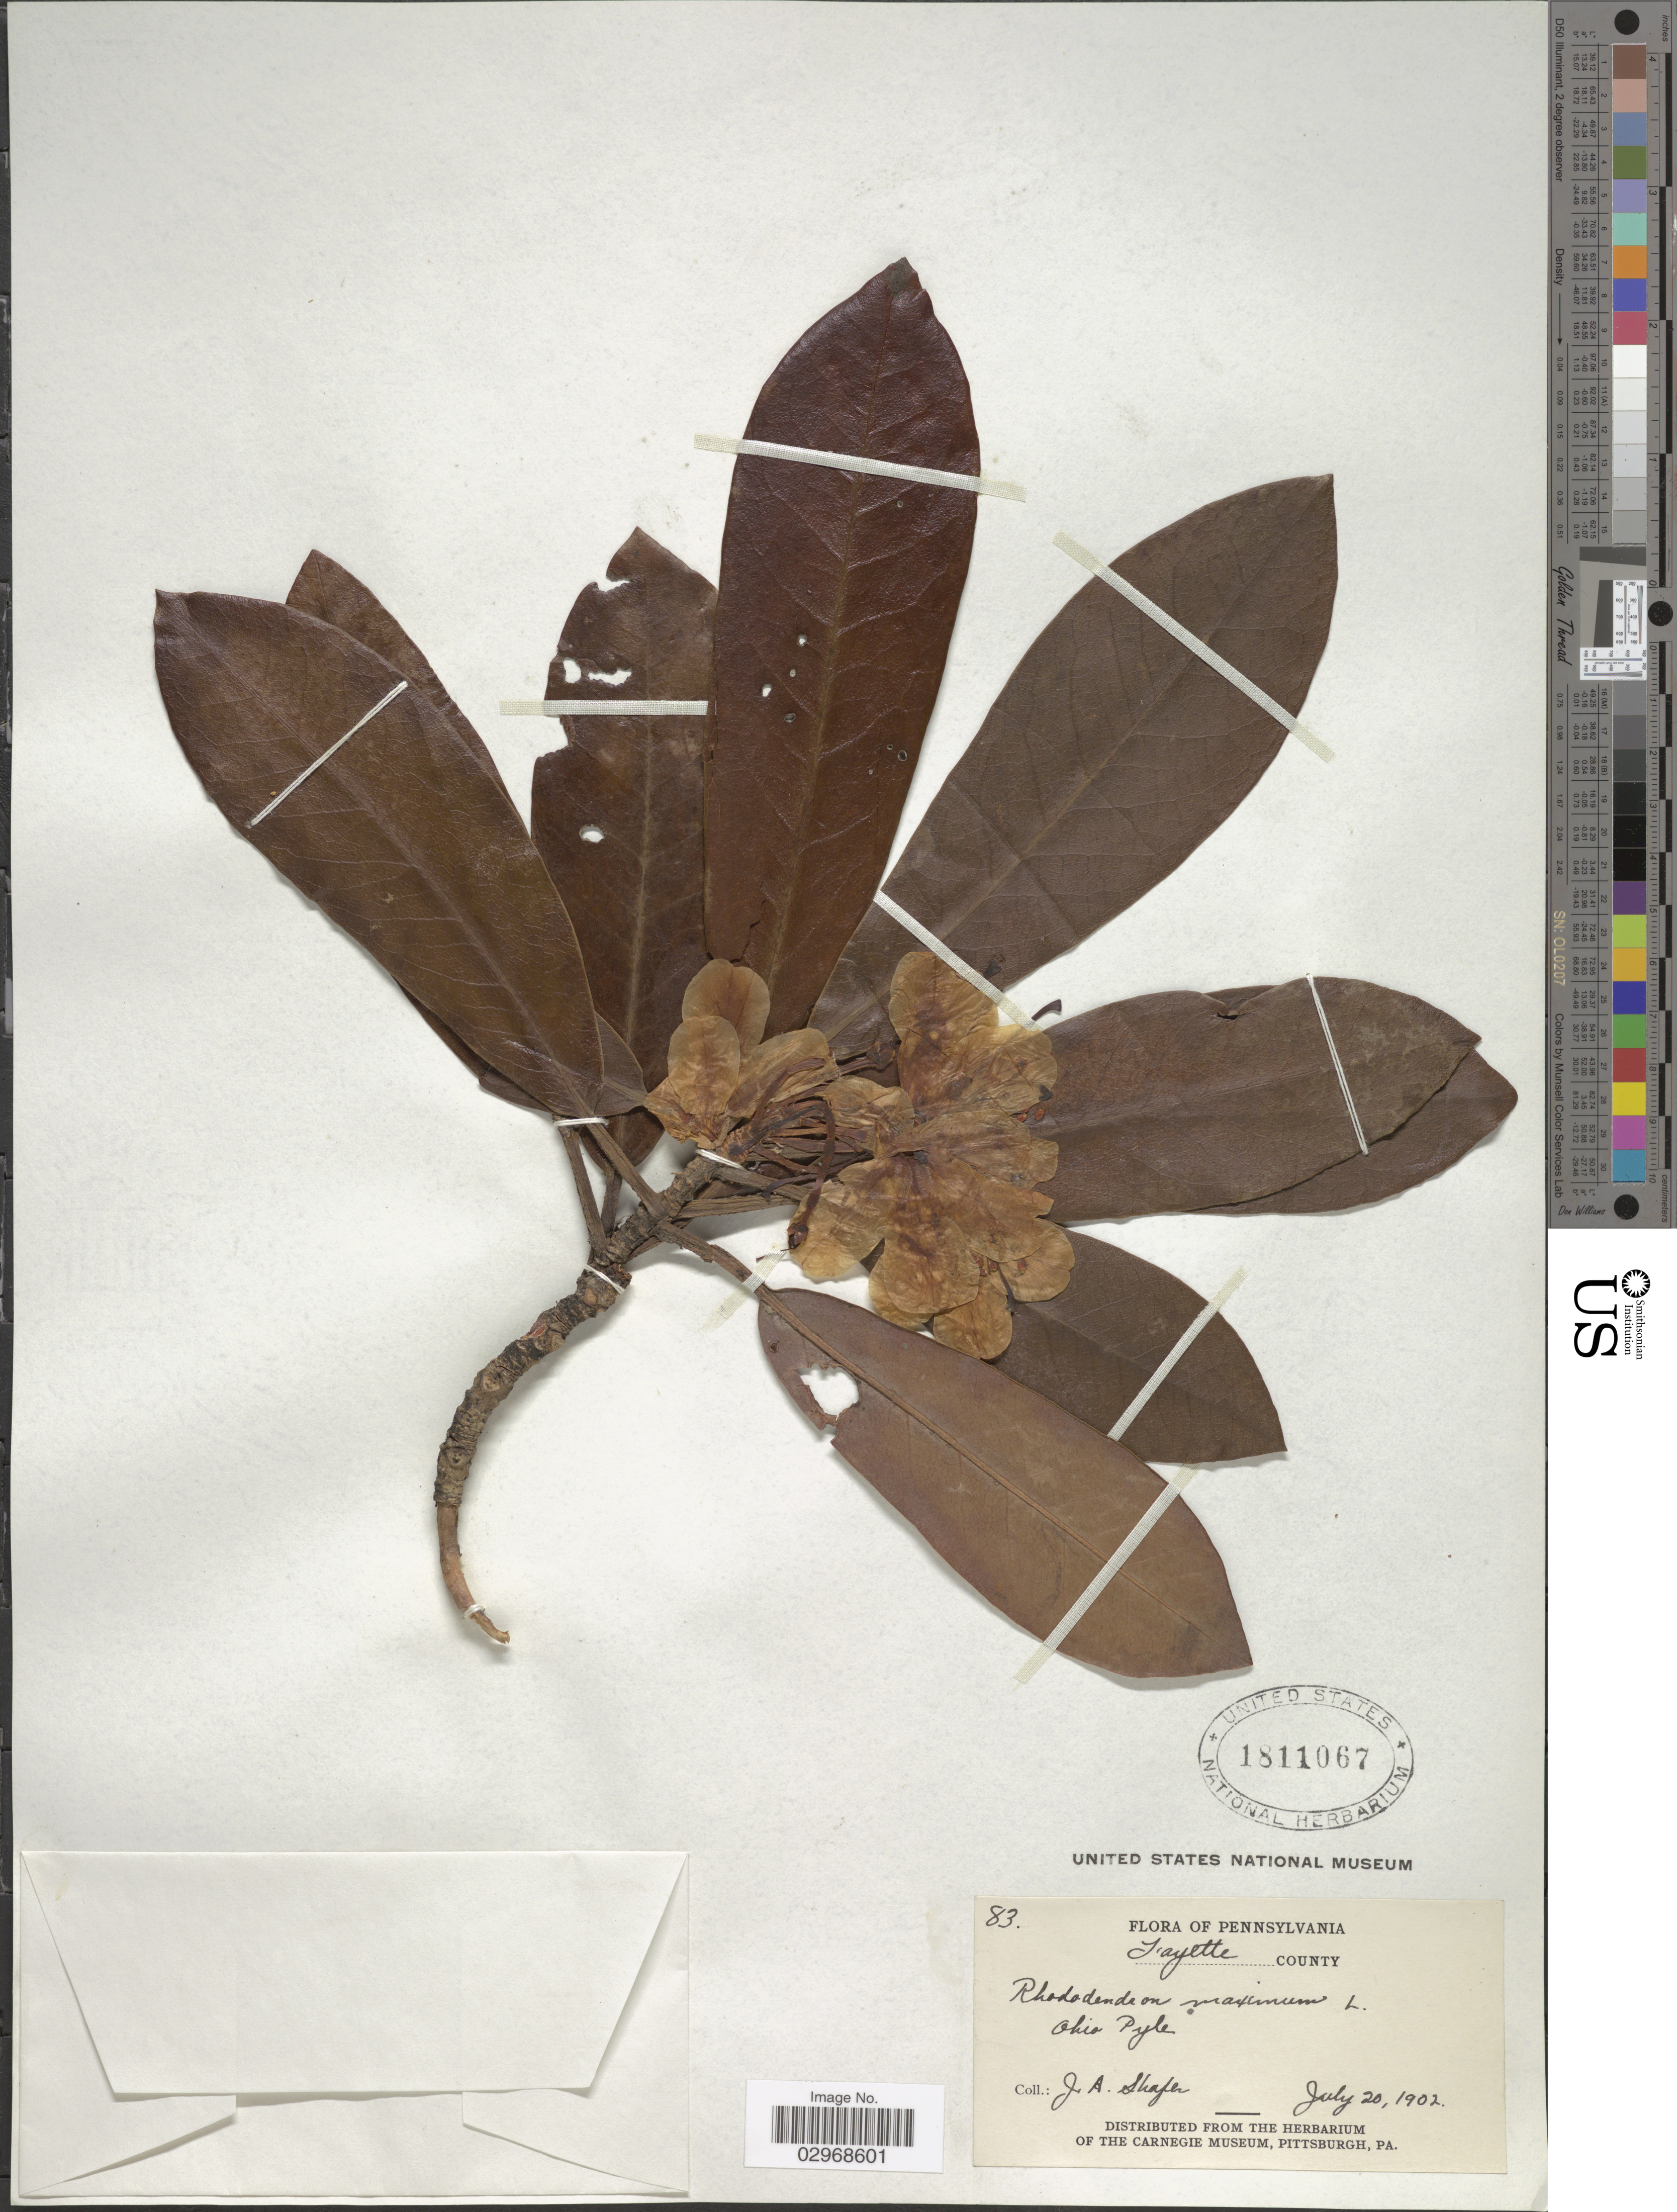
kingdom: Plantae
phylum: Tracheophyta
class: Magnoliopsida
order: Ericales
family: Ericaceae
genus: Rhododendron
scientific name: Rhododendron maximum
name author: L.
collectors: J. A. Shafer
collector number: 83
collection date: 1902-07-20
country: United States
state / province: Pennsylvania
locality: Fayette County. Ohio Pyle.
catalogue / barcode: US 1811067